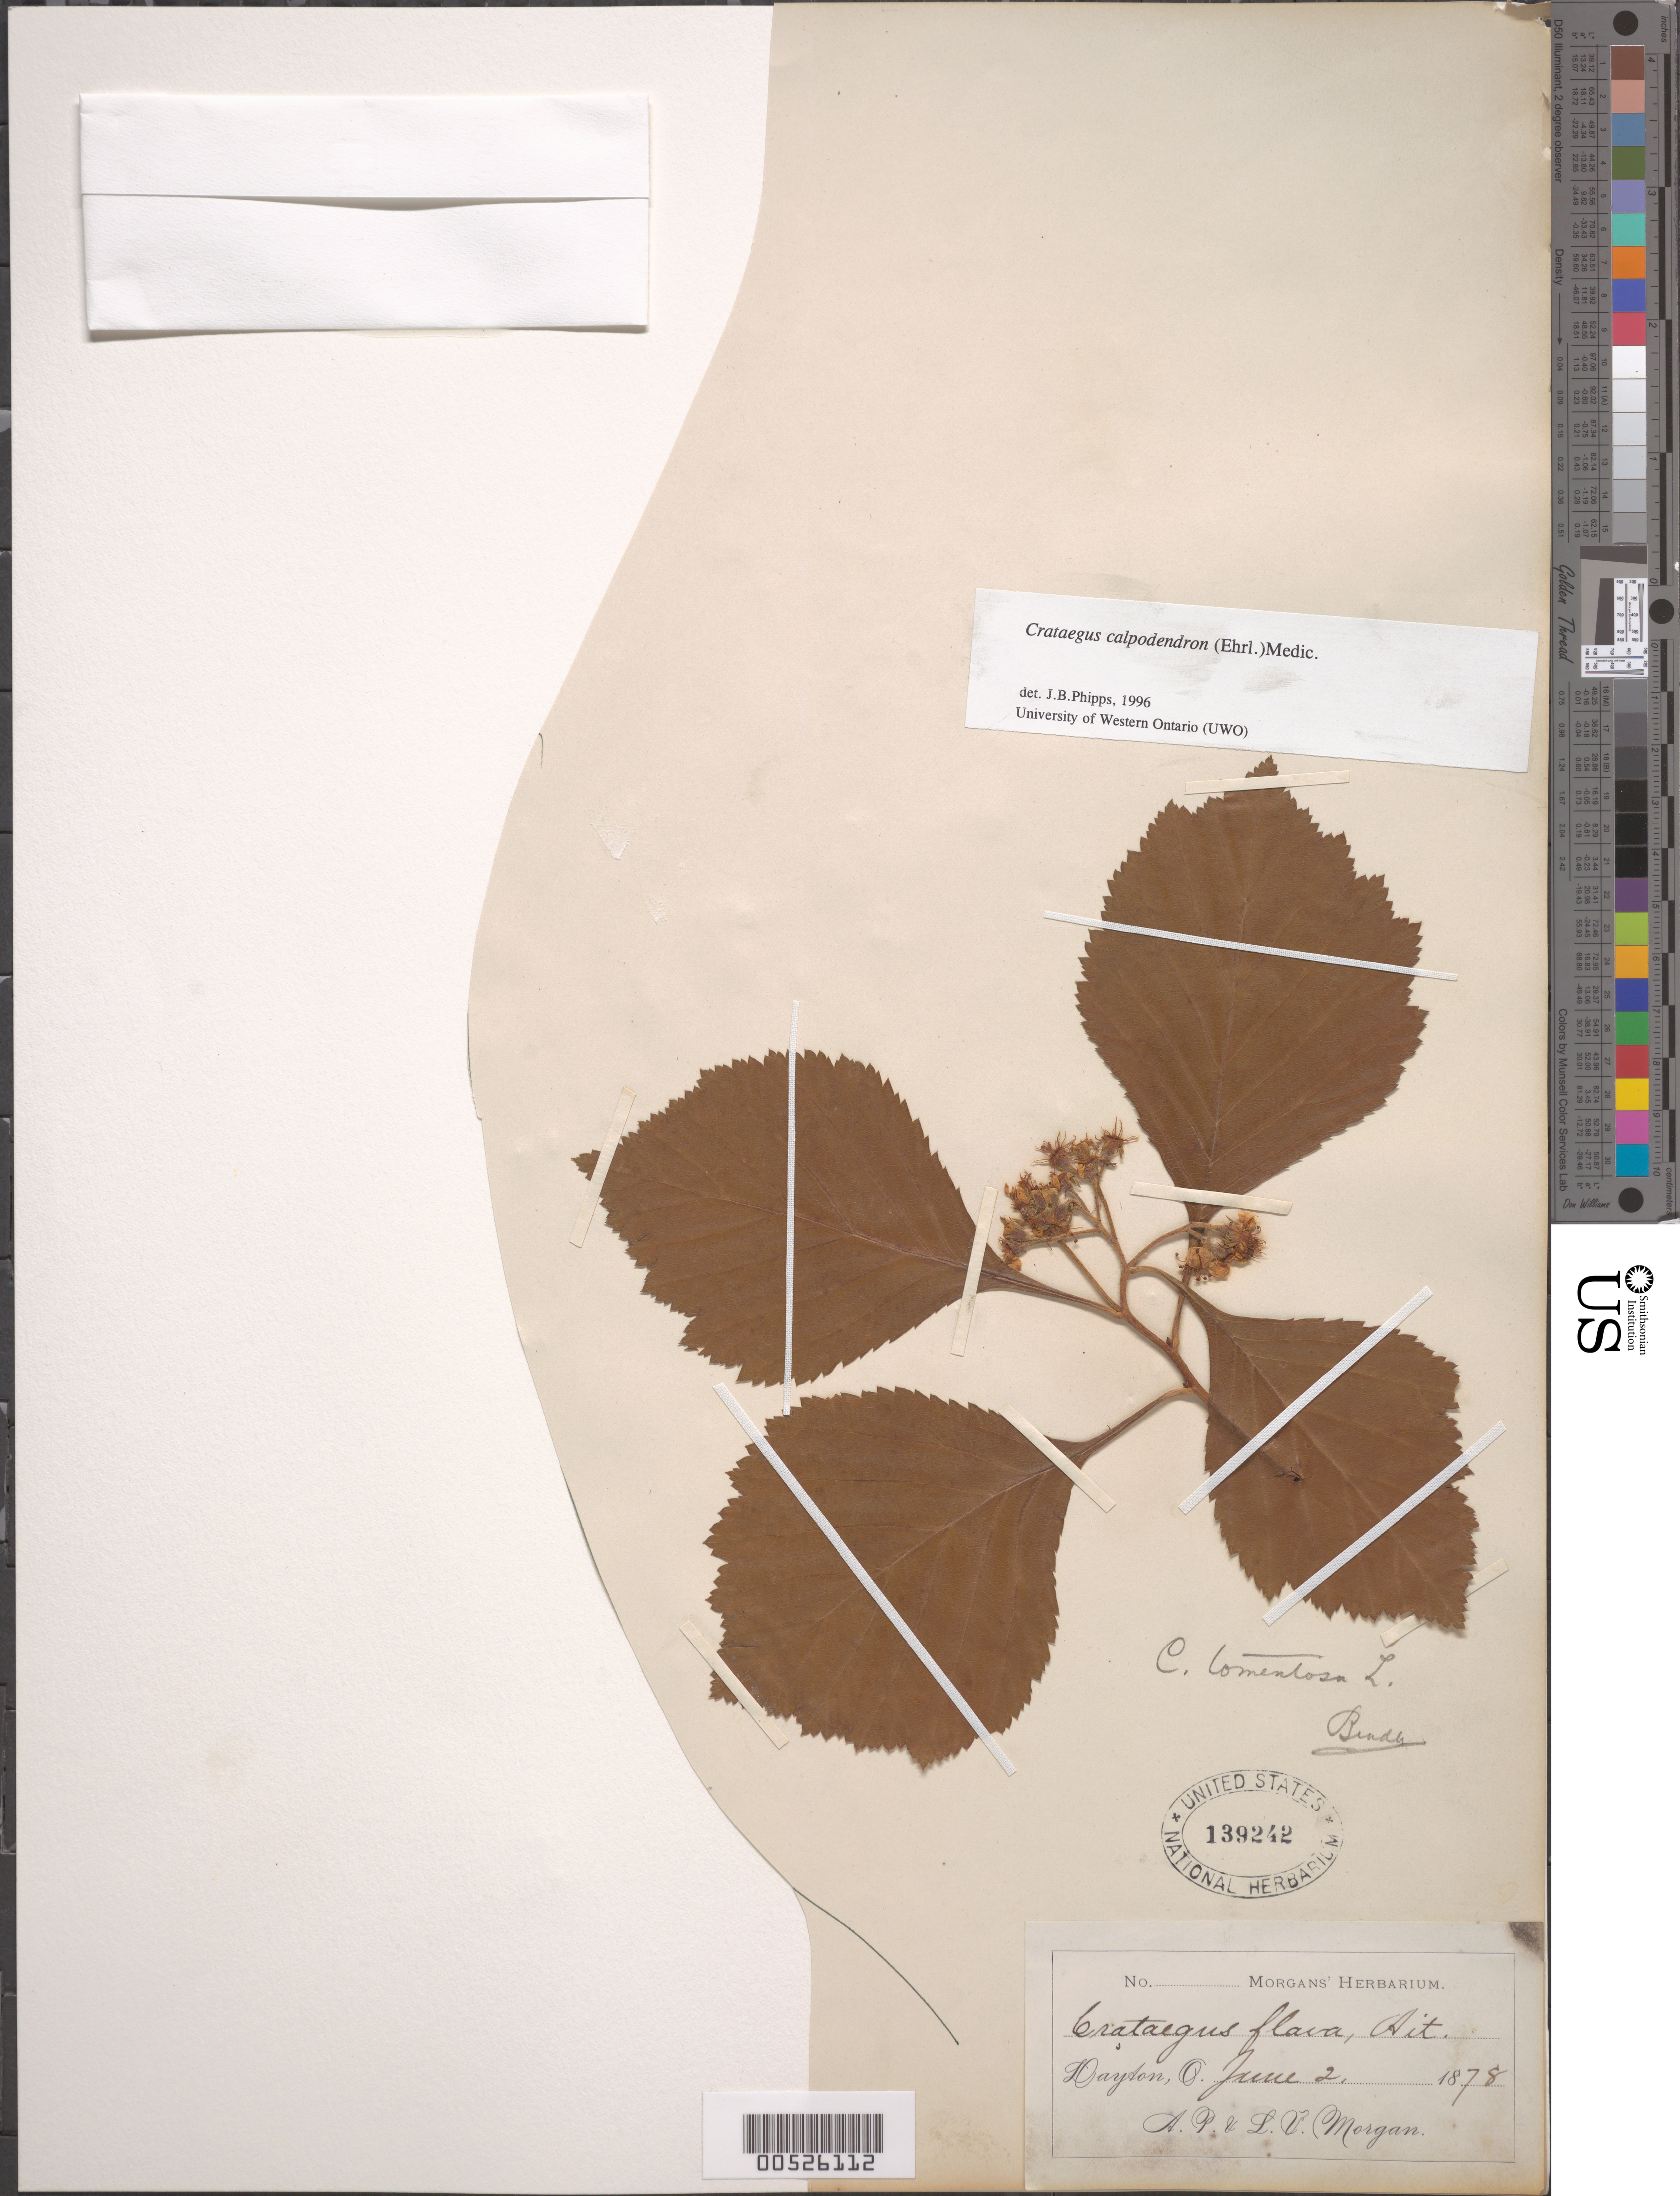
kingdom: Plantae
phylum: Tracheophyta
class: Magnoliopsida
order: Rosales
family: Rosaceae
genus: Crataegus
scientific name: Crataegus calpodendron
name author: (Ehrh.) Medik.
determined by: Phipps, James B., (UWO), University of Western Ontario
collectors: A. Morgan & L. Morgan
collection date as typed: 02 Jun 1878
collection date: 1878-06-02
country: United States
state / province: Ohio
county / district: Montgomery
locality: Dayton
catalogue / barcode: US 139242